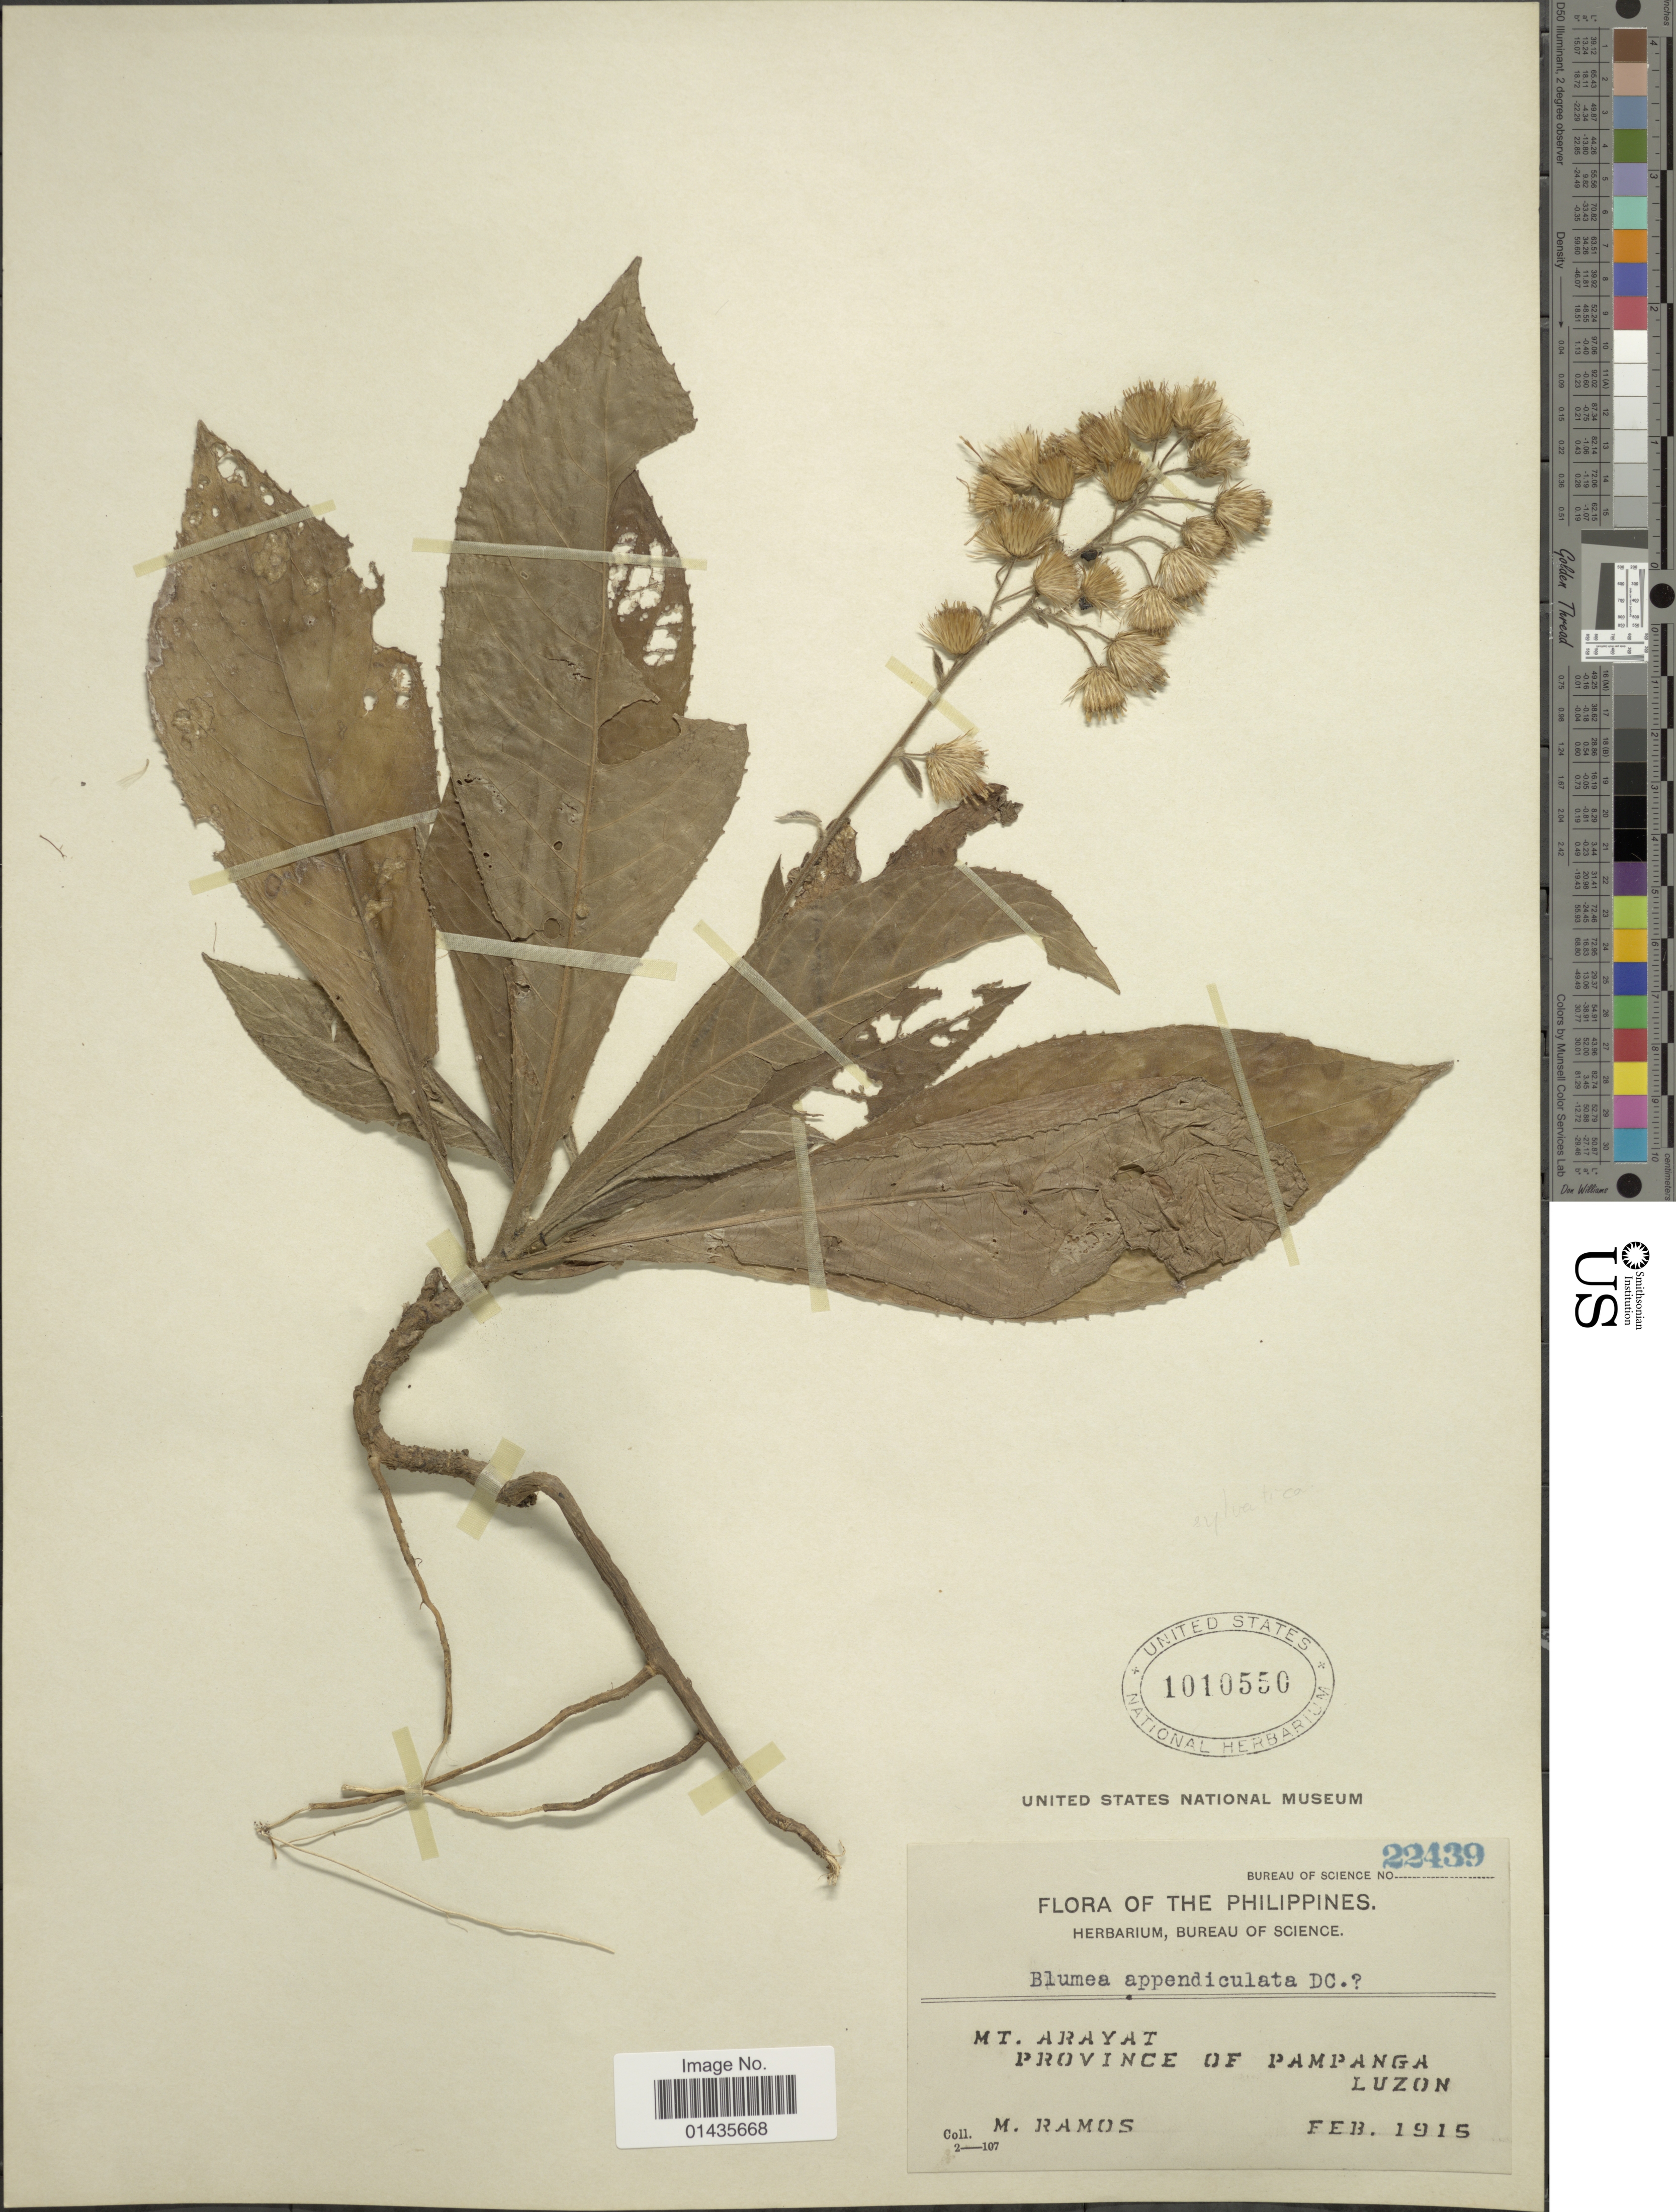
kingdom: Plantae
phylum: Tracheophyta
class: Magnoliopsida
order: Asterales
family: Asteraceae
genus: Blumea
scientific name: Blumea appendiculata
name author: DC.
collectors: M. Ramos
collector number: Bureau of Science 22439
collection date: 1915-02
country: Philippines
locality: Mt. Arayat, Province of Pampanga, Luzon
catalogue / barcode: US 1010550